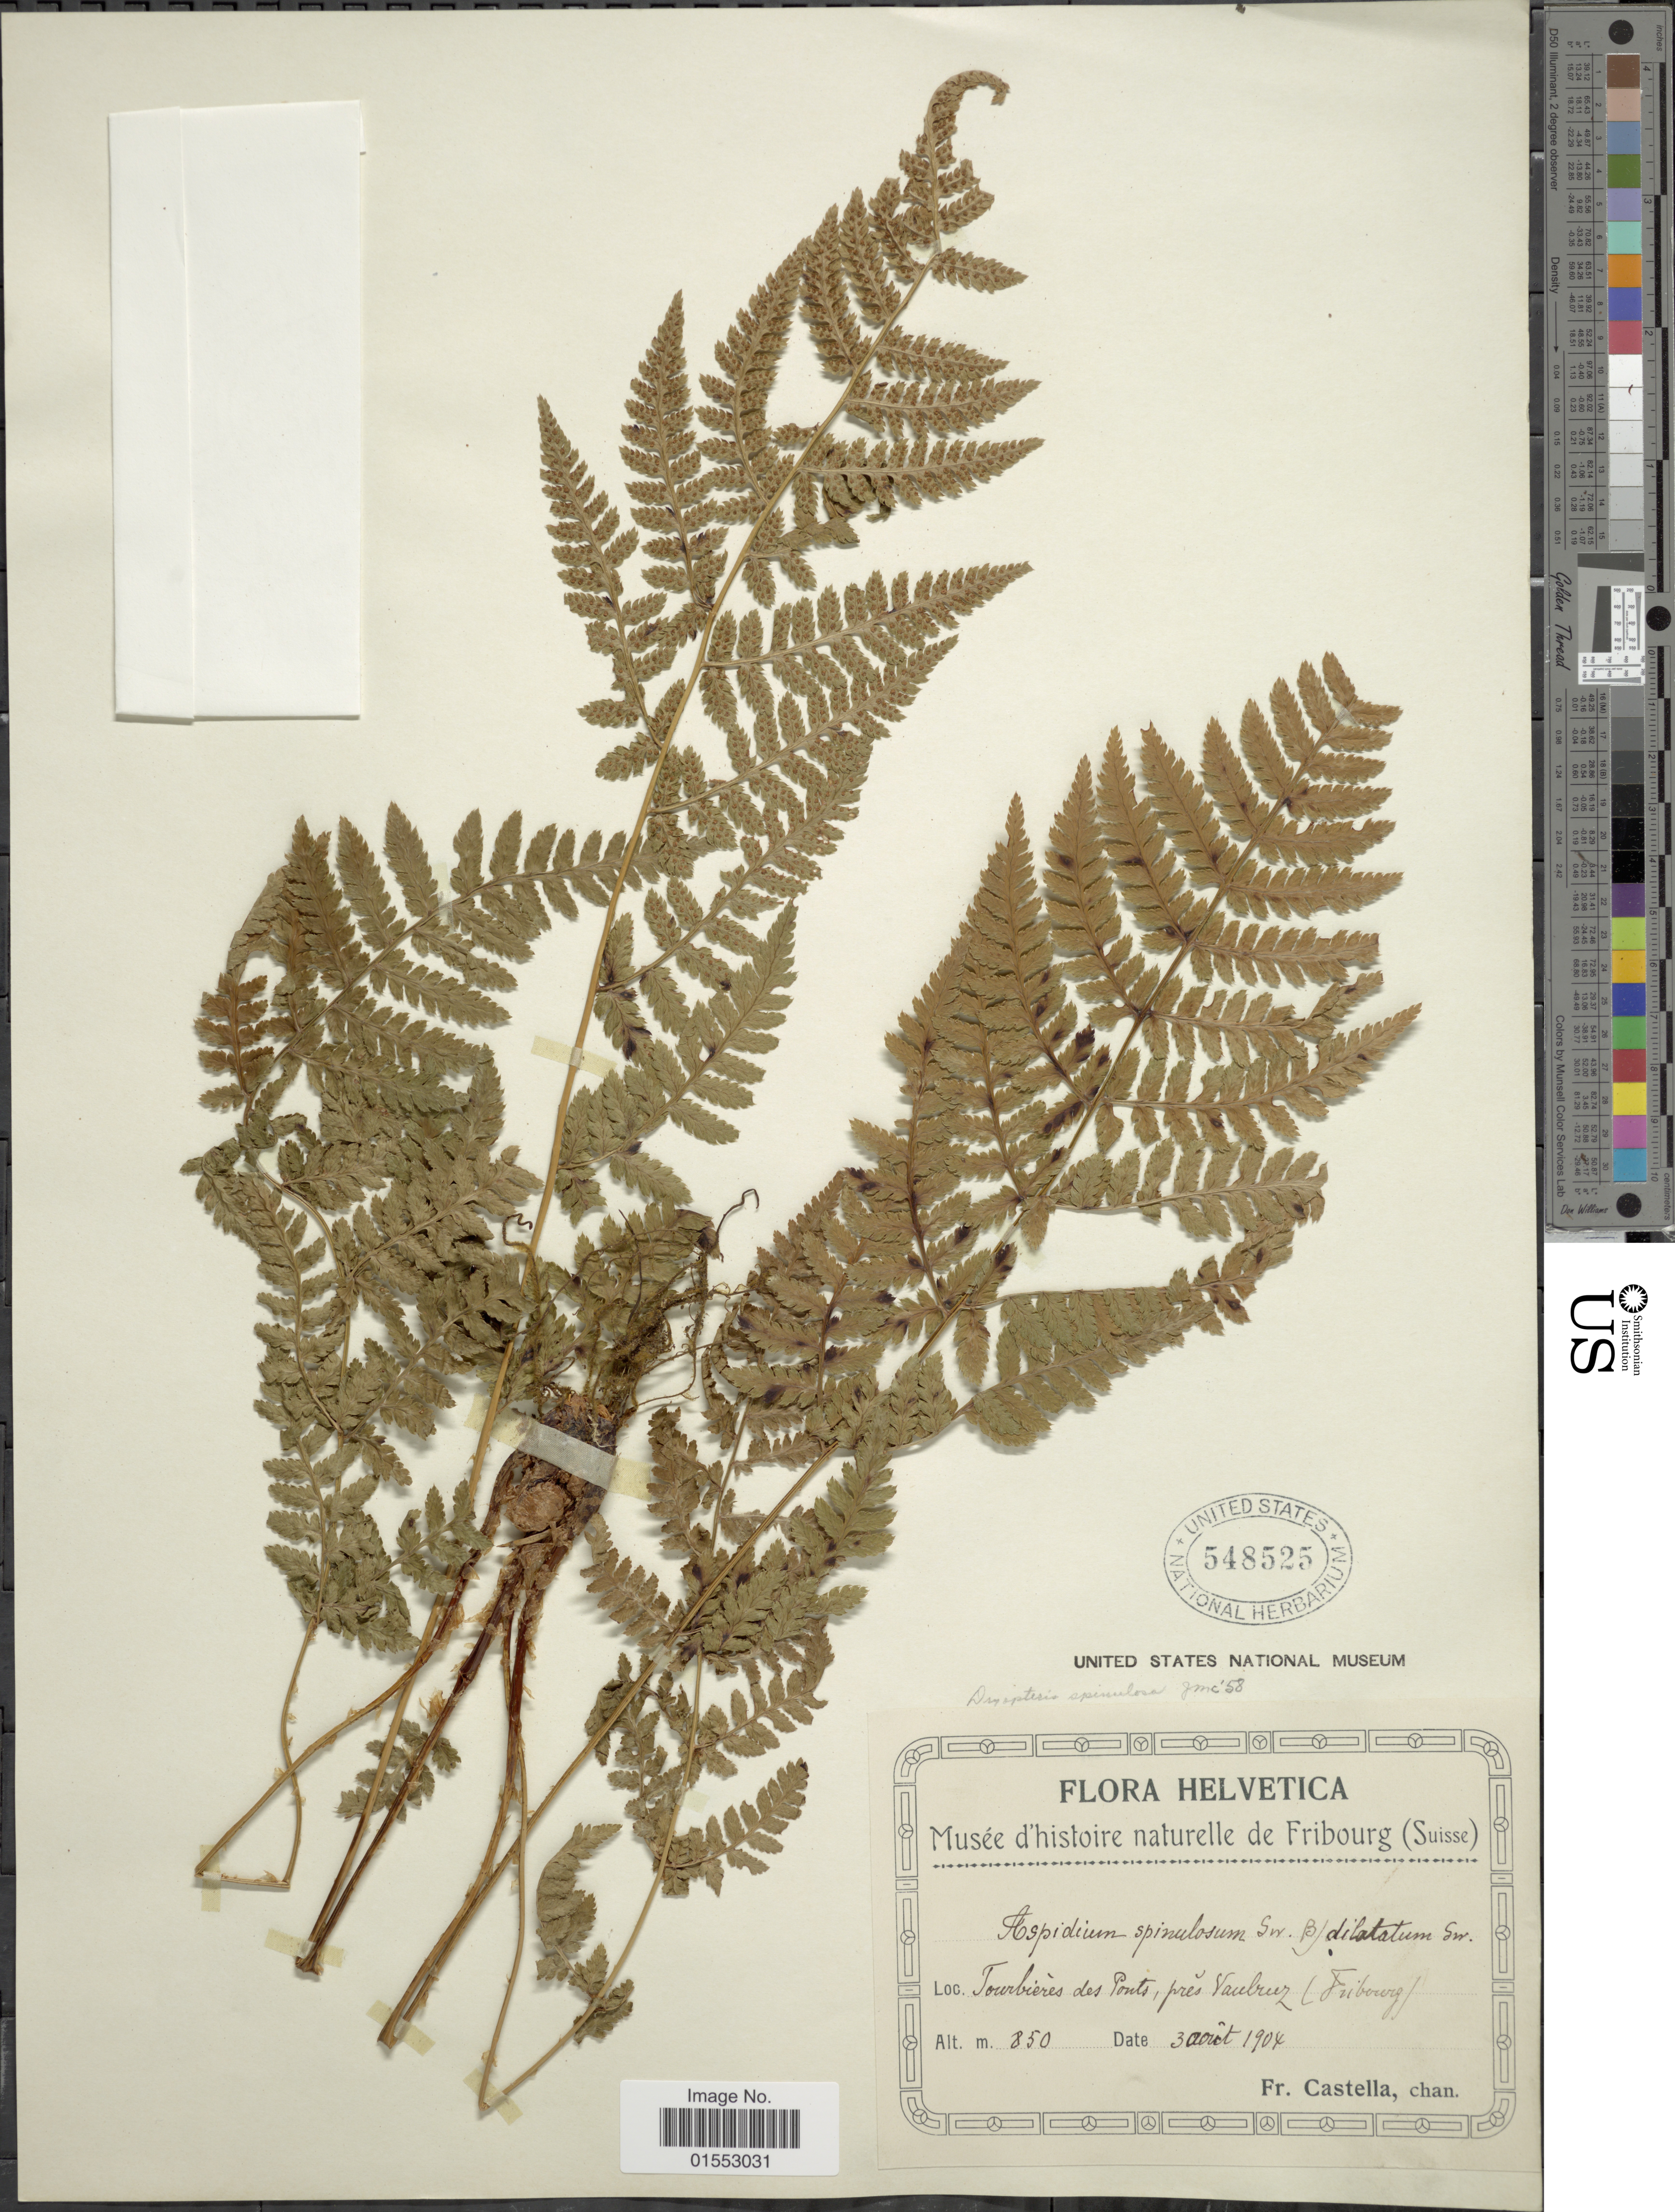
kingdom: Plantae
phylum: Tracheophyta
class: Polypodiopsida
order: Polypodiales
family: Dryopteridaceae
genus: Dryopteris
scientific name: Dryopteris carthusiana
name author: (Villars) H.P. Fuchs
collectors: Fr. Castella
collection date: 1904-08-03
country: Switzerland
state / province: Fribourg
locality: Tourbieres des Ponts, pres Vaulruz (Fribourg)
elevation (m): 850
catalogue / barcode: US 548525